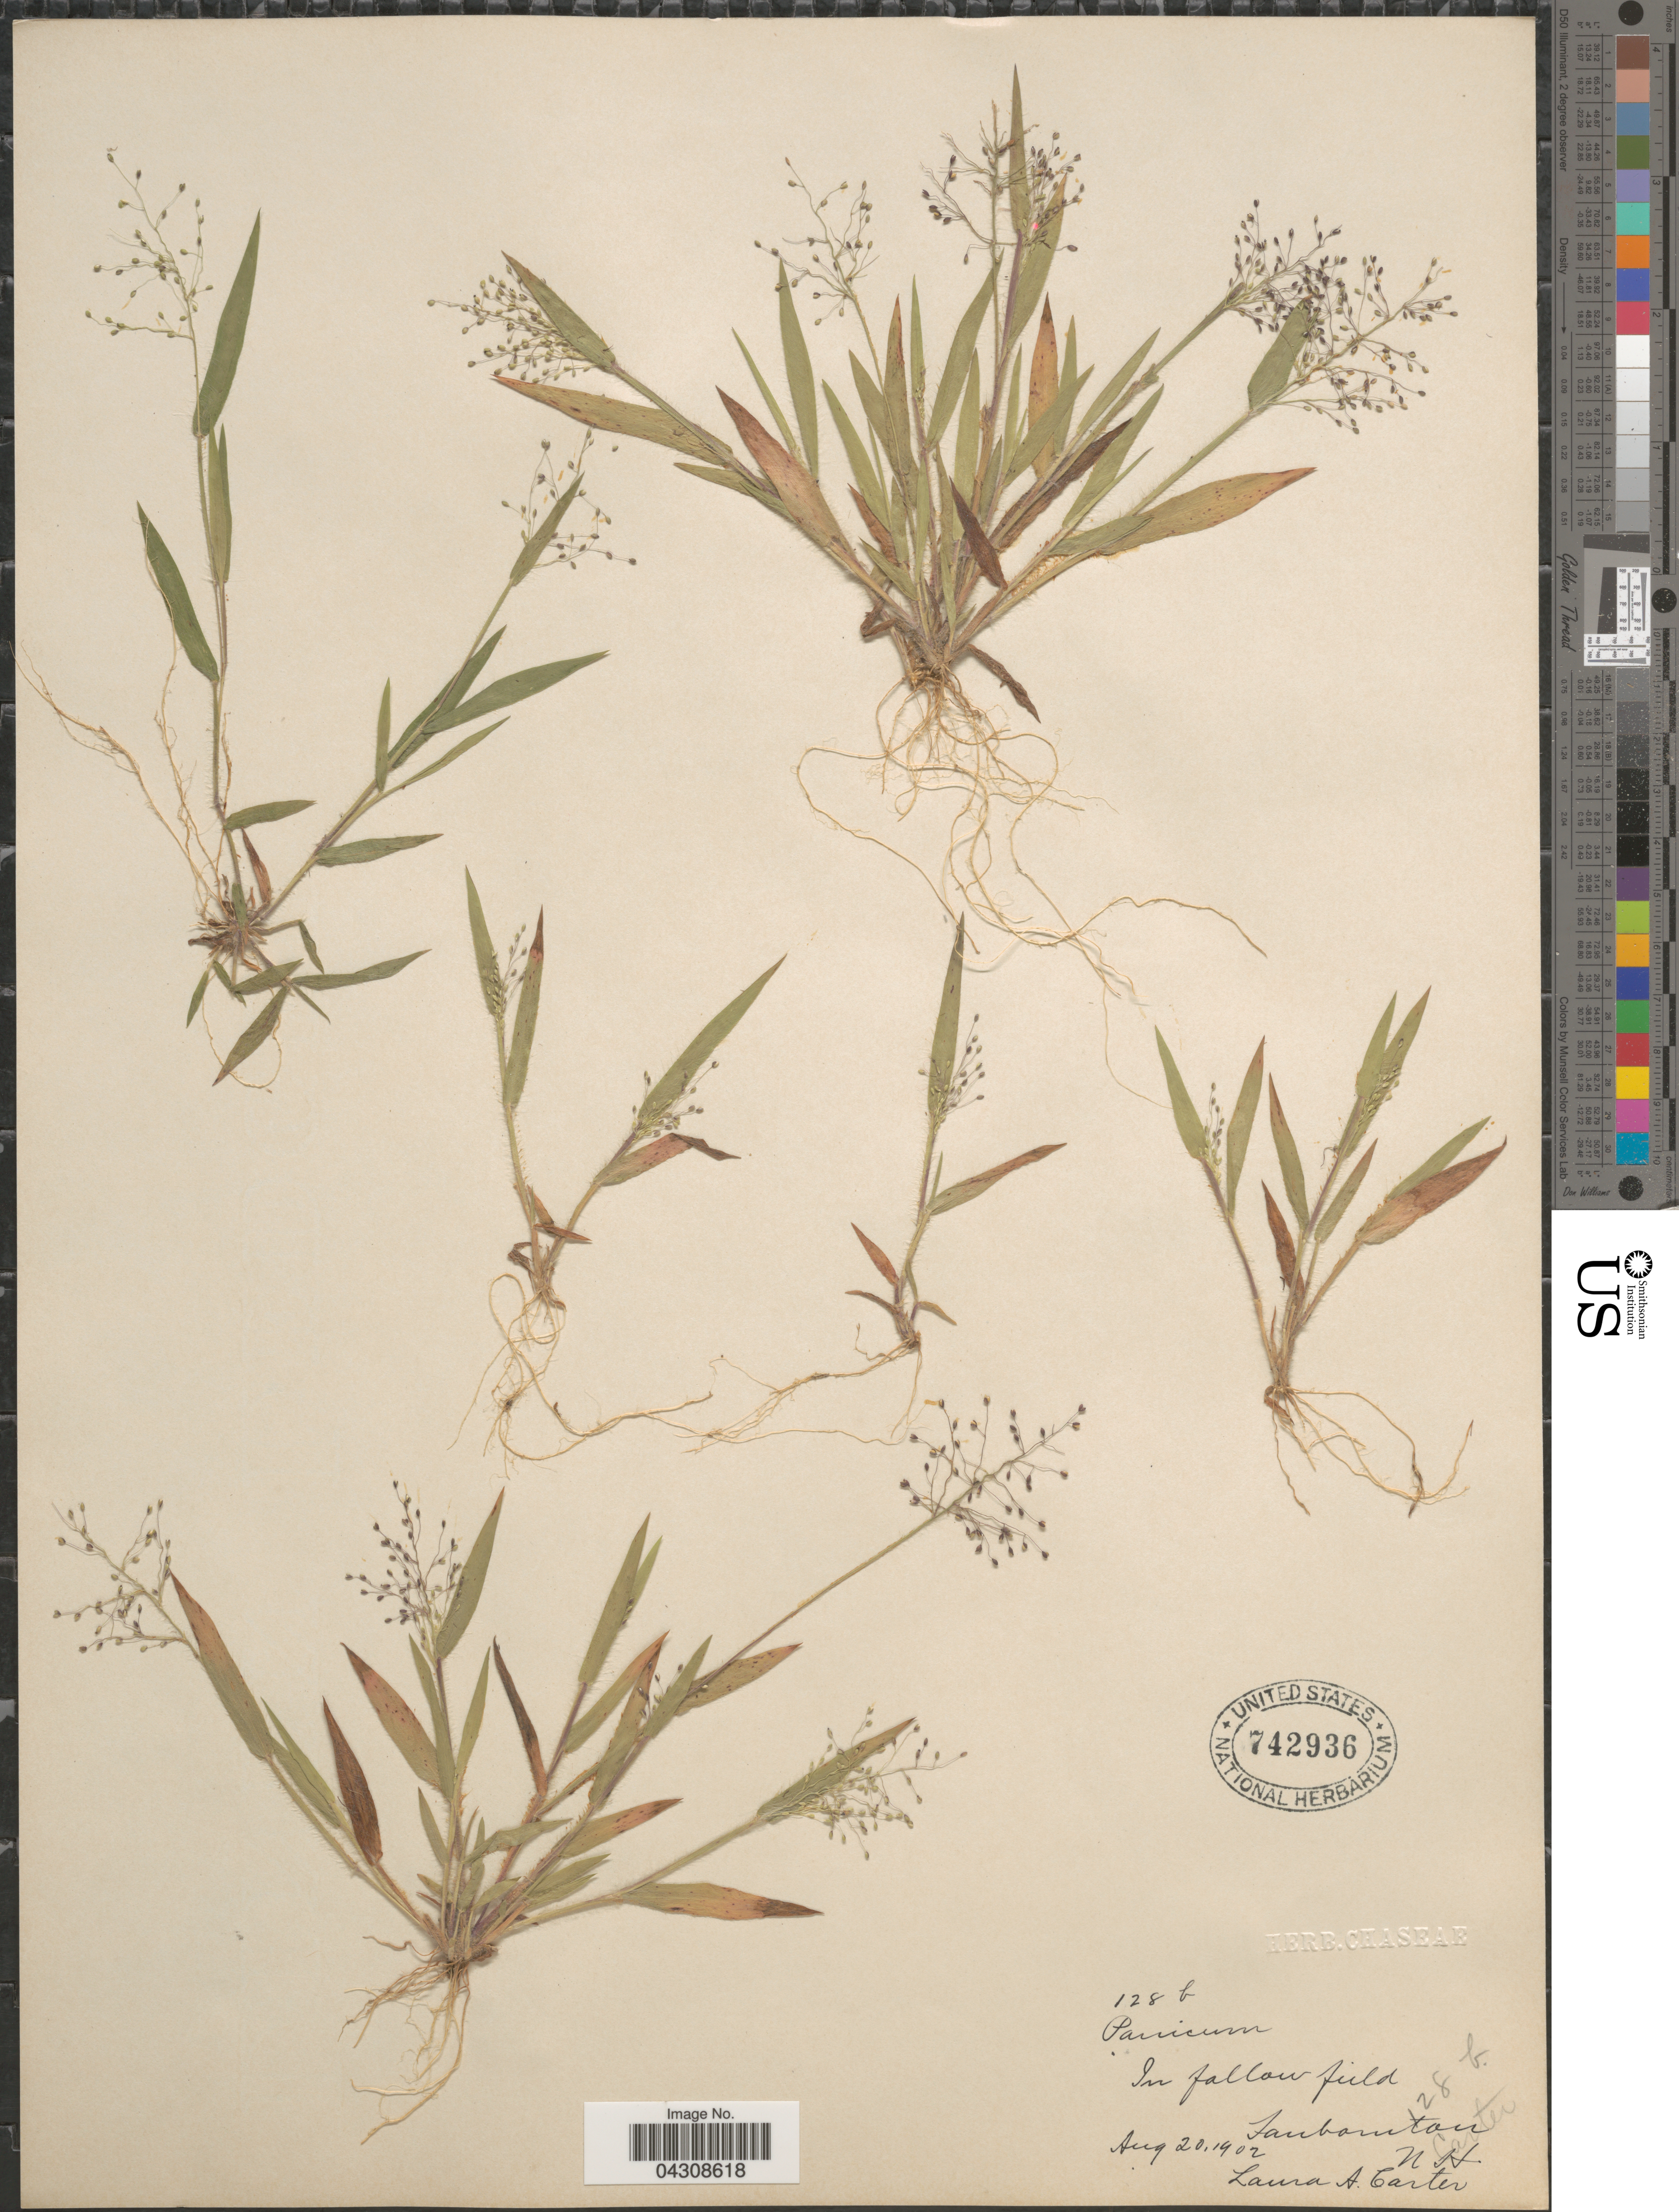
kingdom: Plantae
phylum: Tracheophyta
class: Liliopsida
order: Poales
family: Poaceae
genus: Dichanthelium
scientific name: Dichanthelium acuminatum var. acuminatum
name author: (Sw.) Gould & C.A. Clark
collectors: L. Carter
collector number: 128b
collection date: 1902-08-20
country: United States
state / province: New Hampshire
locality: In fallow field. Sanbornton.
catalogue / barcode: US 742936